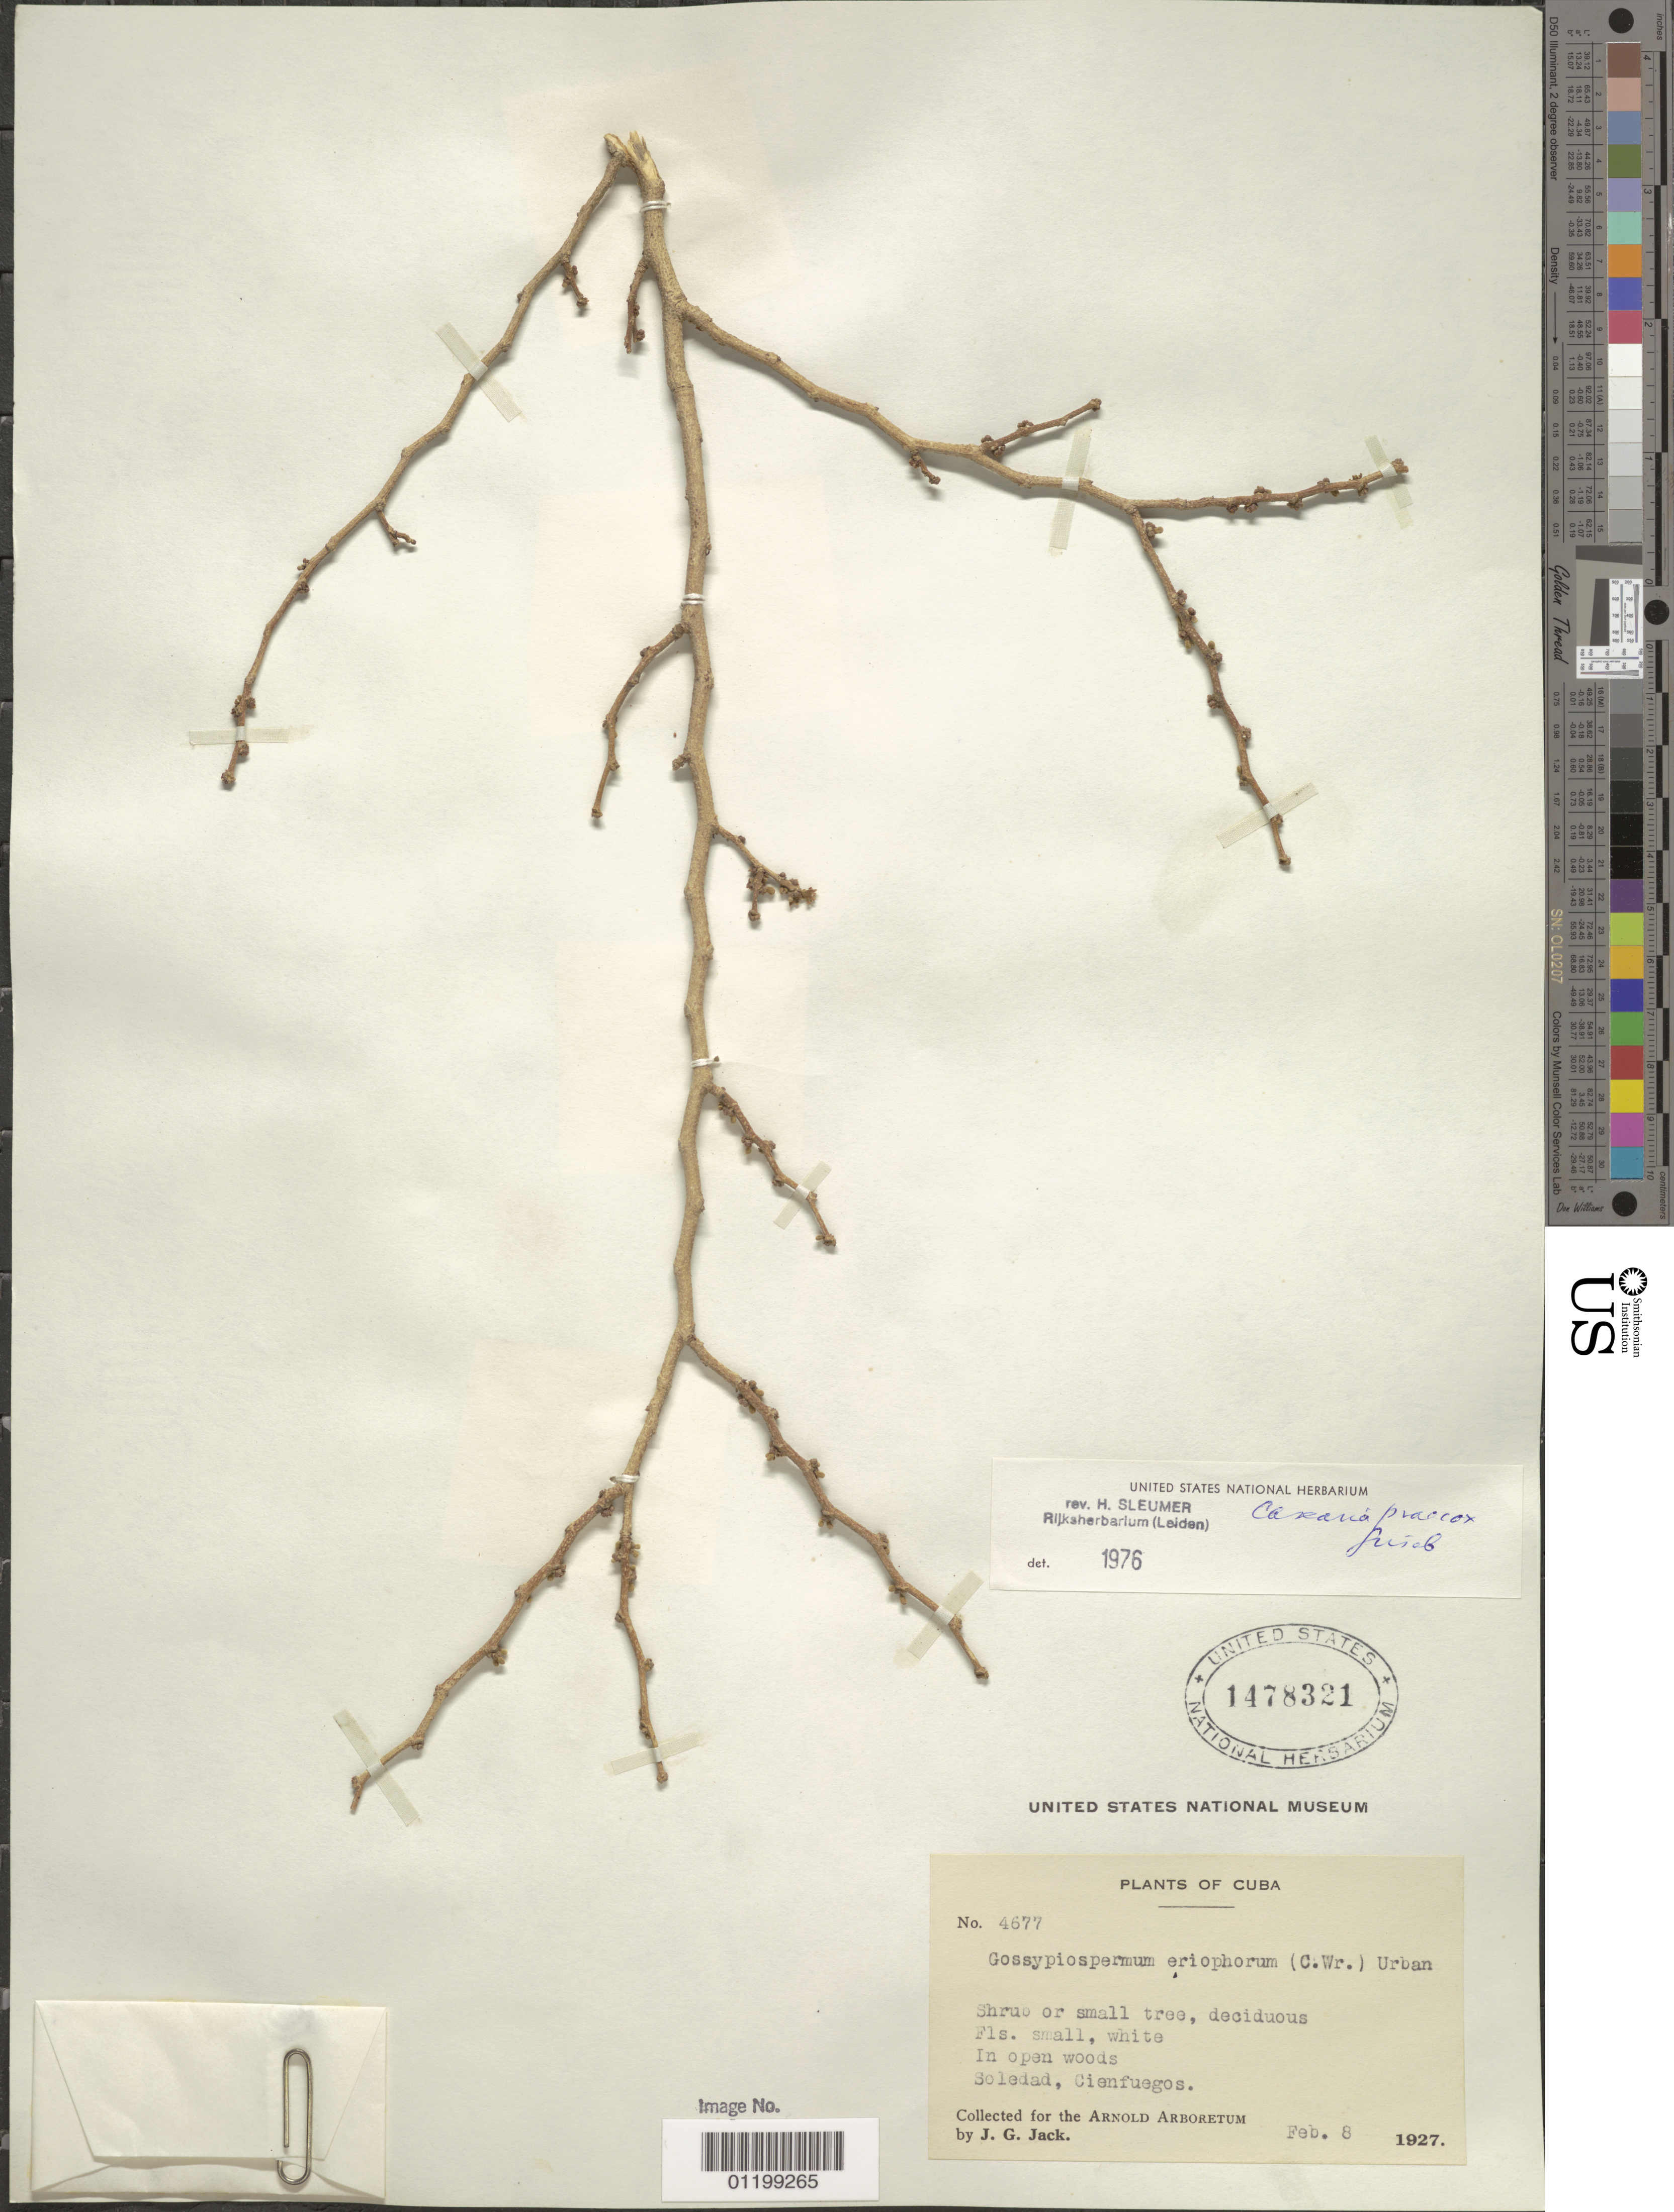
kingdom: Plantae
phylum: Tracheophyta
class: Magnoliopsida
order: Malpighiales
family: Salicaceae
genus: Gossypiospermum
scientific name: Gossypiospermum eriophora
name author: (C. Wright ex Griseb.) Urb.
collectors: J. G. Jack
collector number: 4677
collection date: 1927-02-08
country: Cuba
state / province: Cienfuegos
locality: Soledad, Cienfuegos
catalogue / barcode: US 1478321